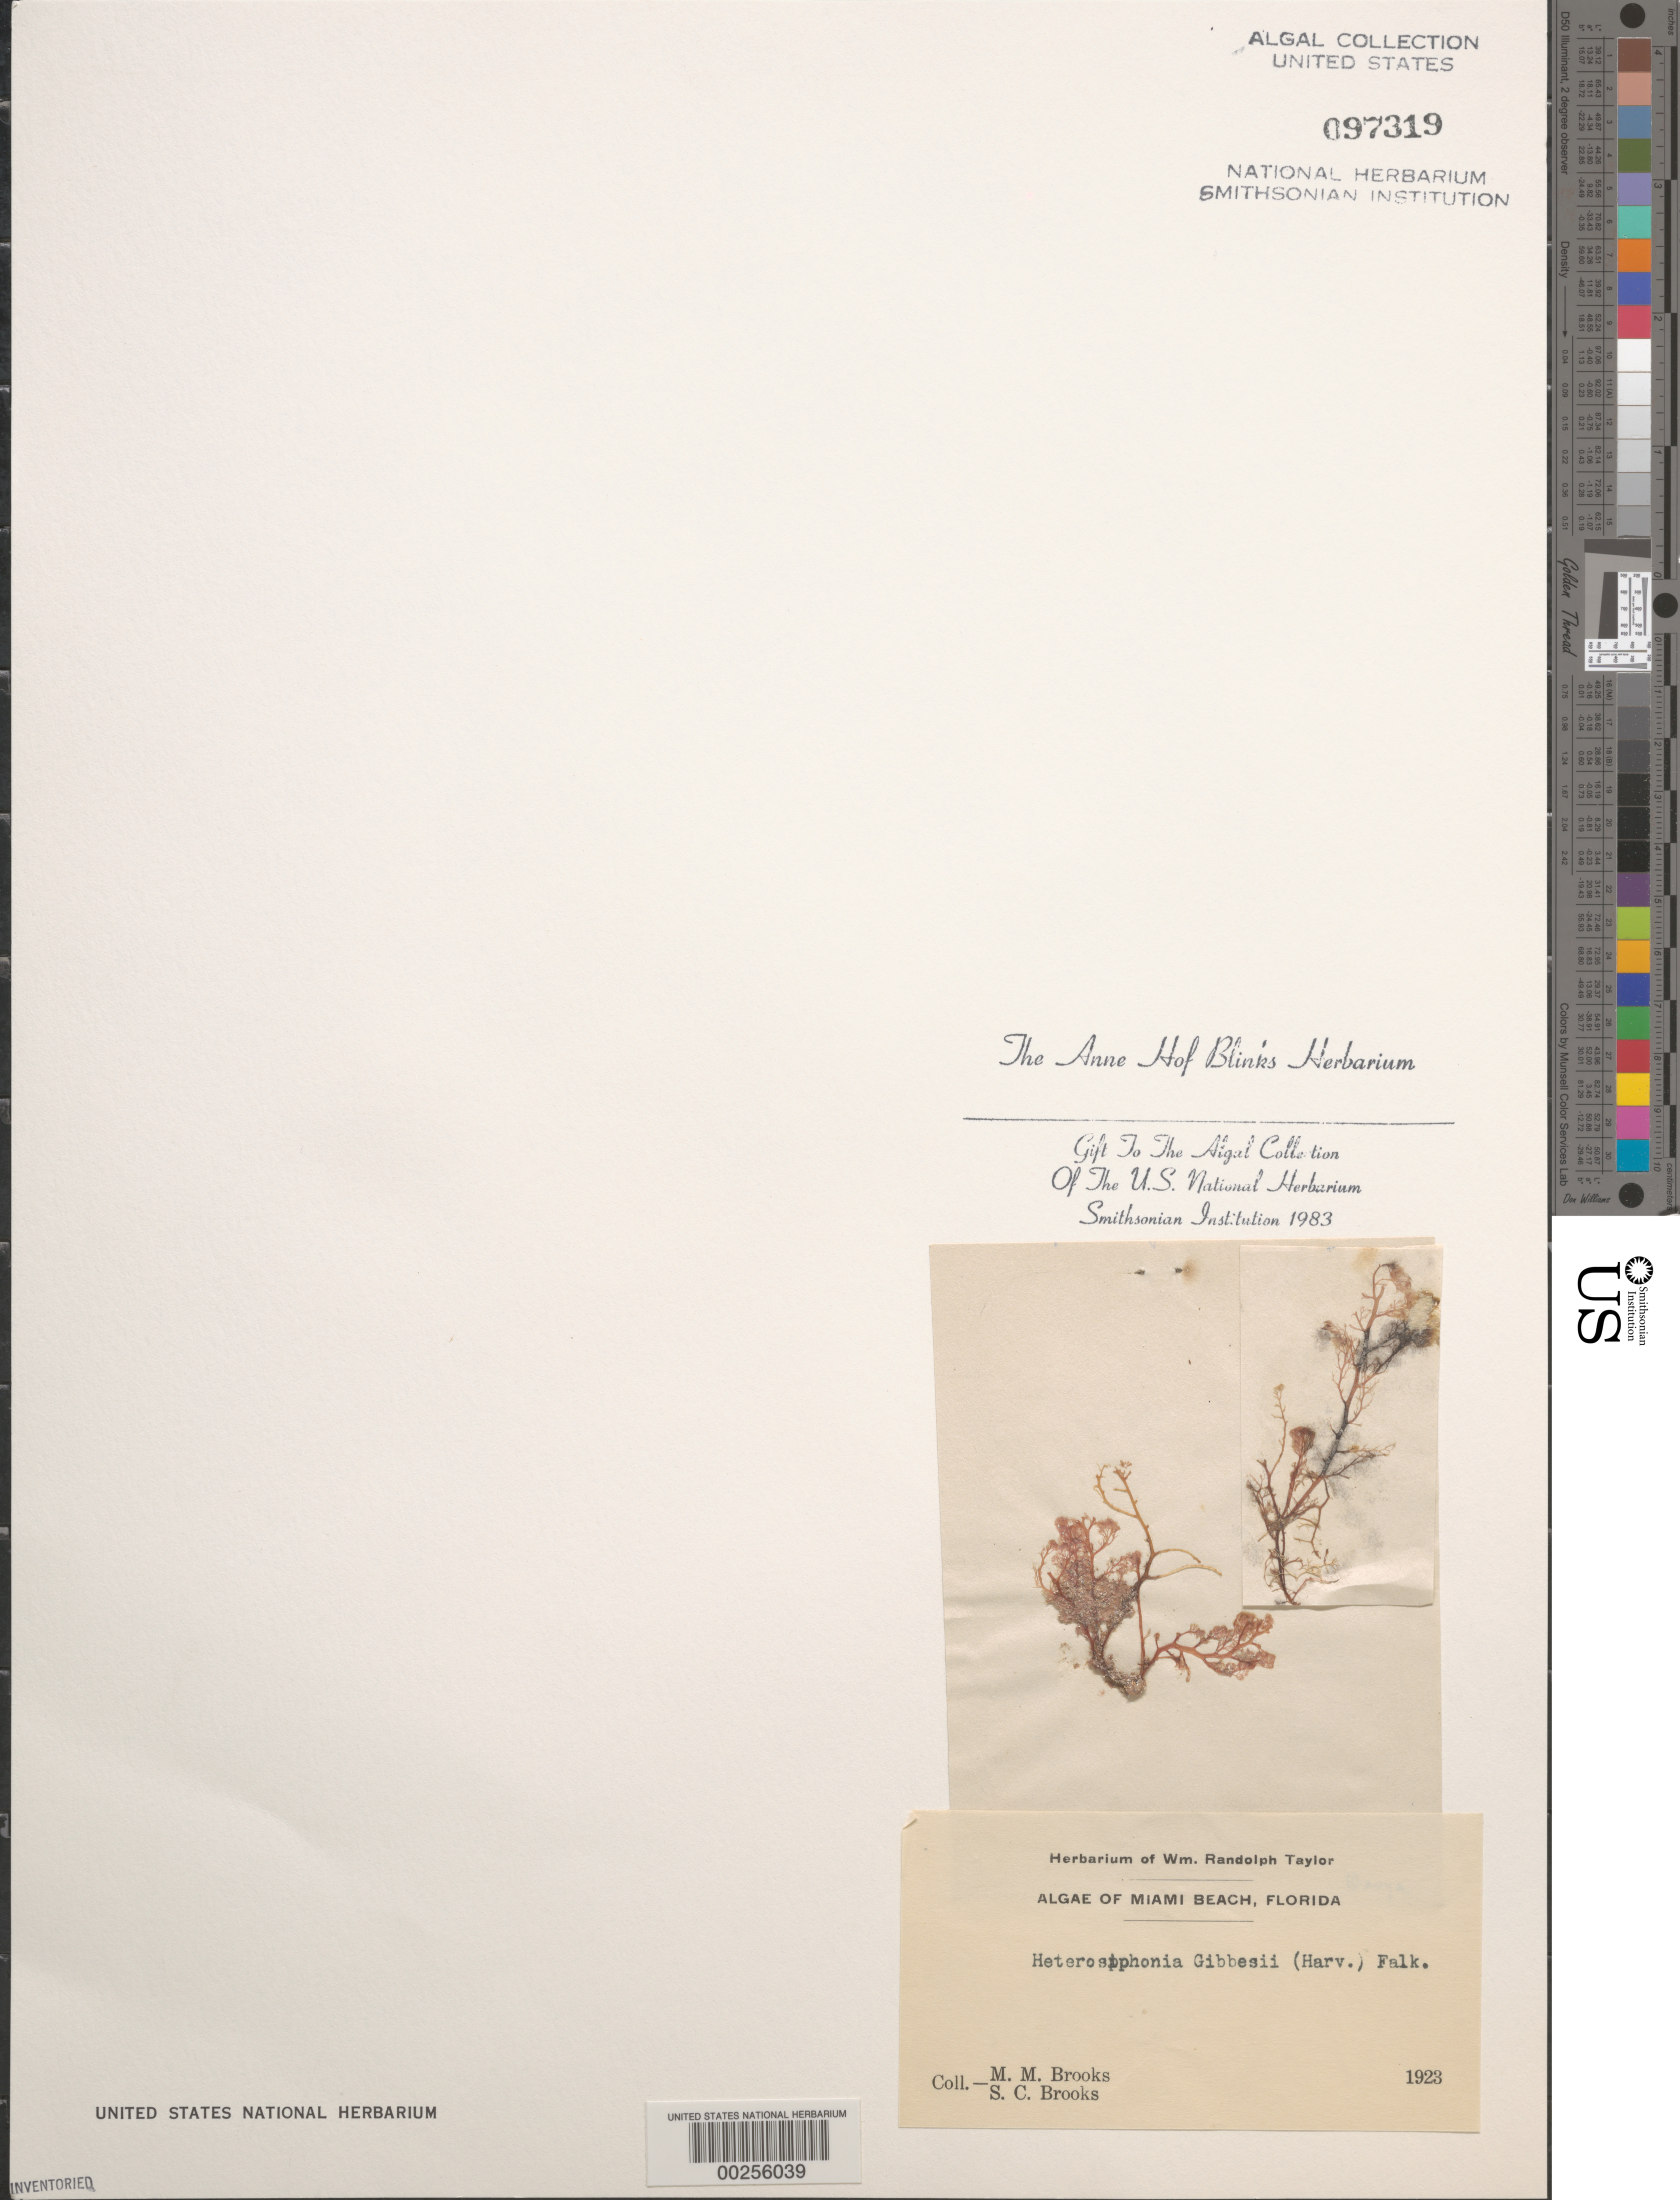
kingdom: Plantae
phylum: Rhodophyta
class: Florideophyceae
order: Ceramiales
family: Dasyaceae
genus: Heterosiphonia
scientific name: Heterosiphonia gibbesii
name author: (Harv.)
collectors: M. Brooks & S. Brooks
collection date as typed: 1923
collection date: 1923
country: United States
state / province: Florida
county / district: Miami-Dade County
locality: Miami Beach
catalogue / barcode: US 97319